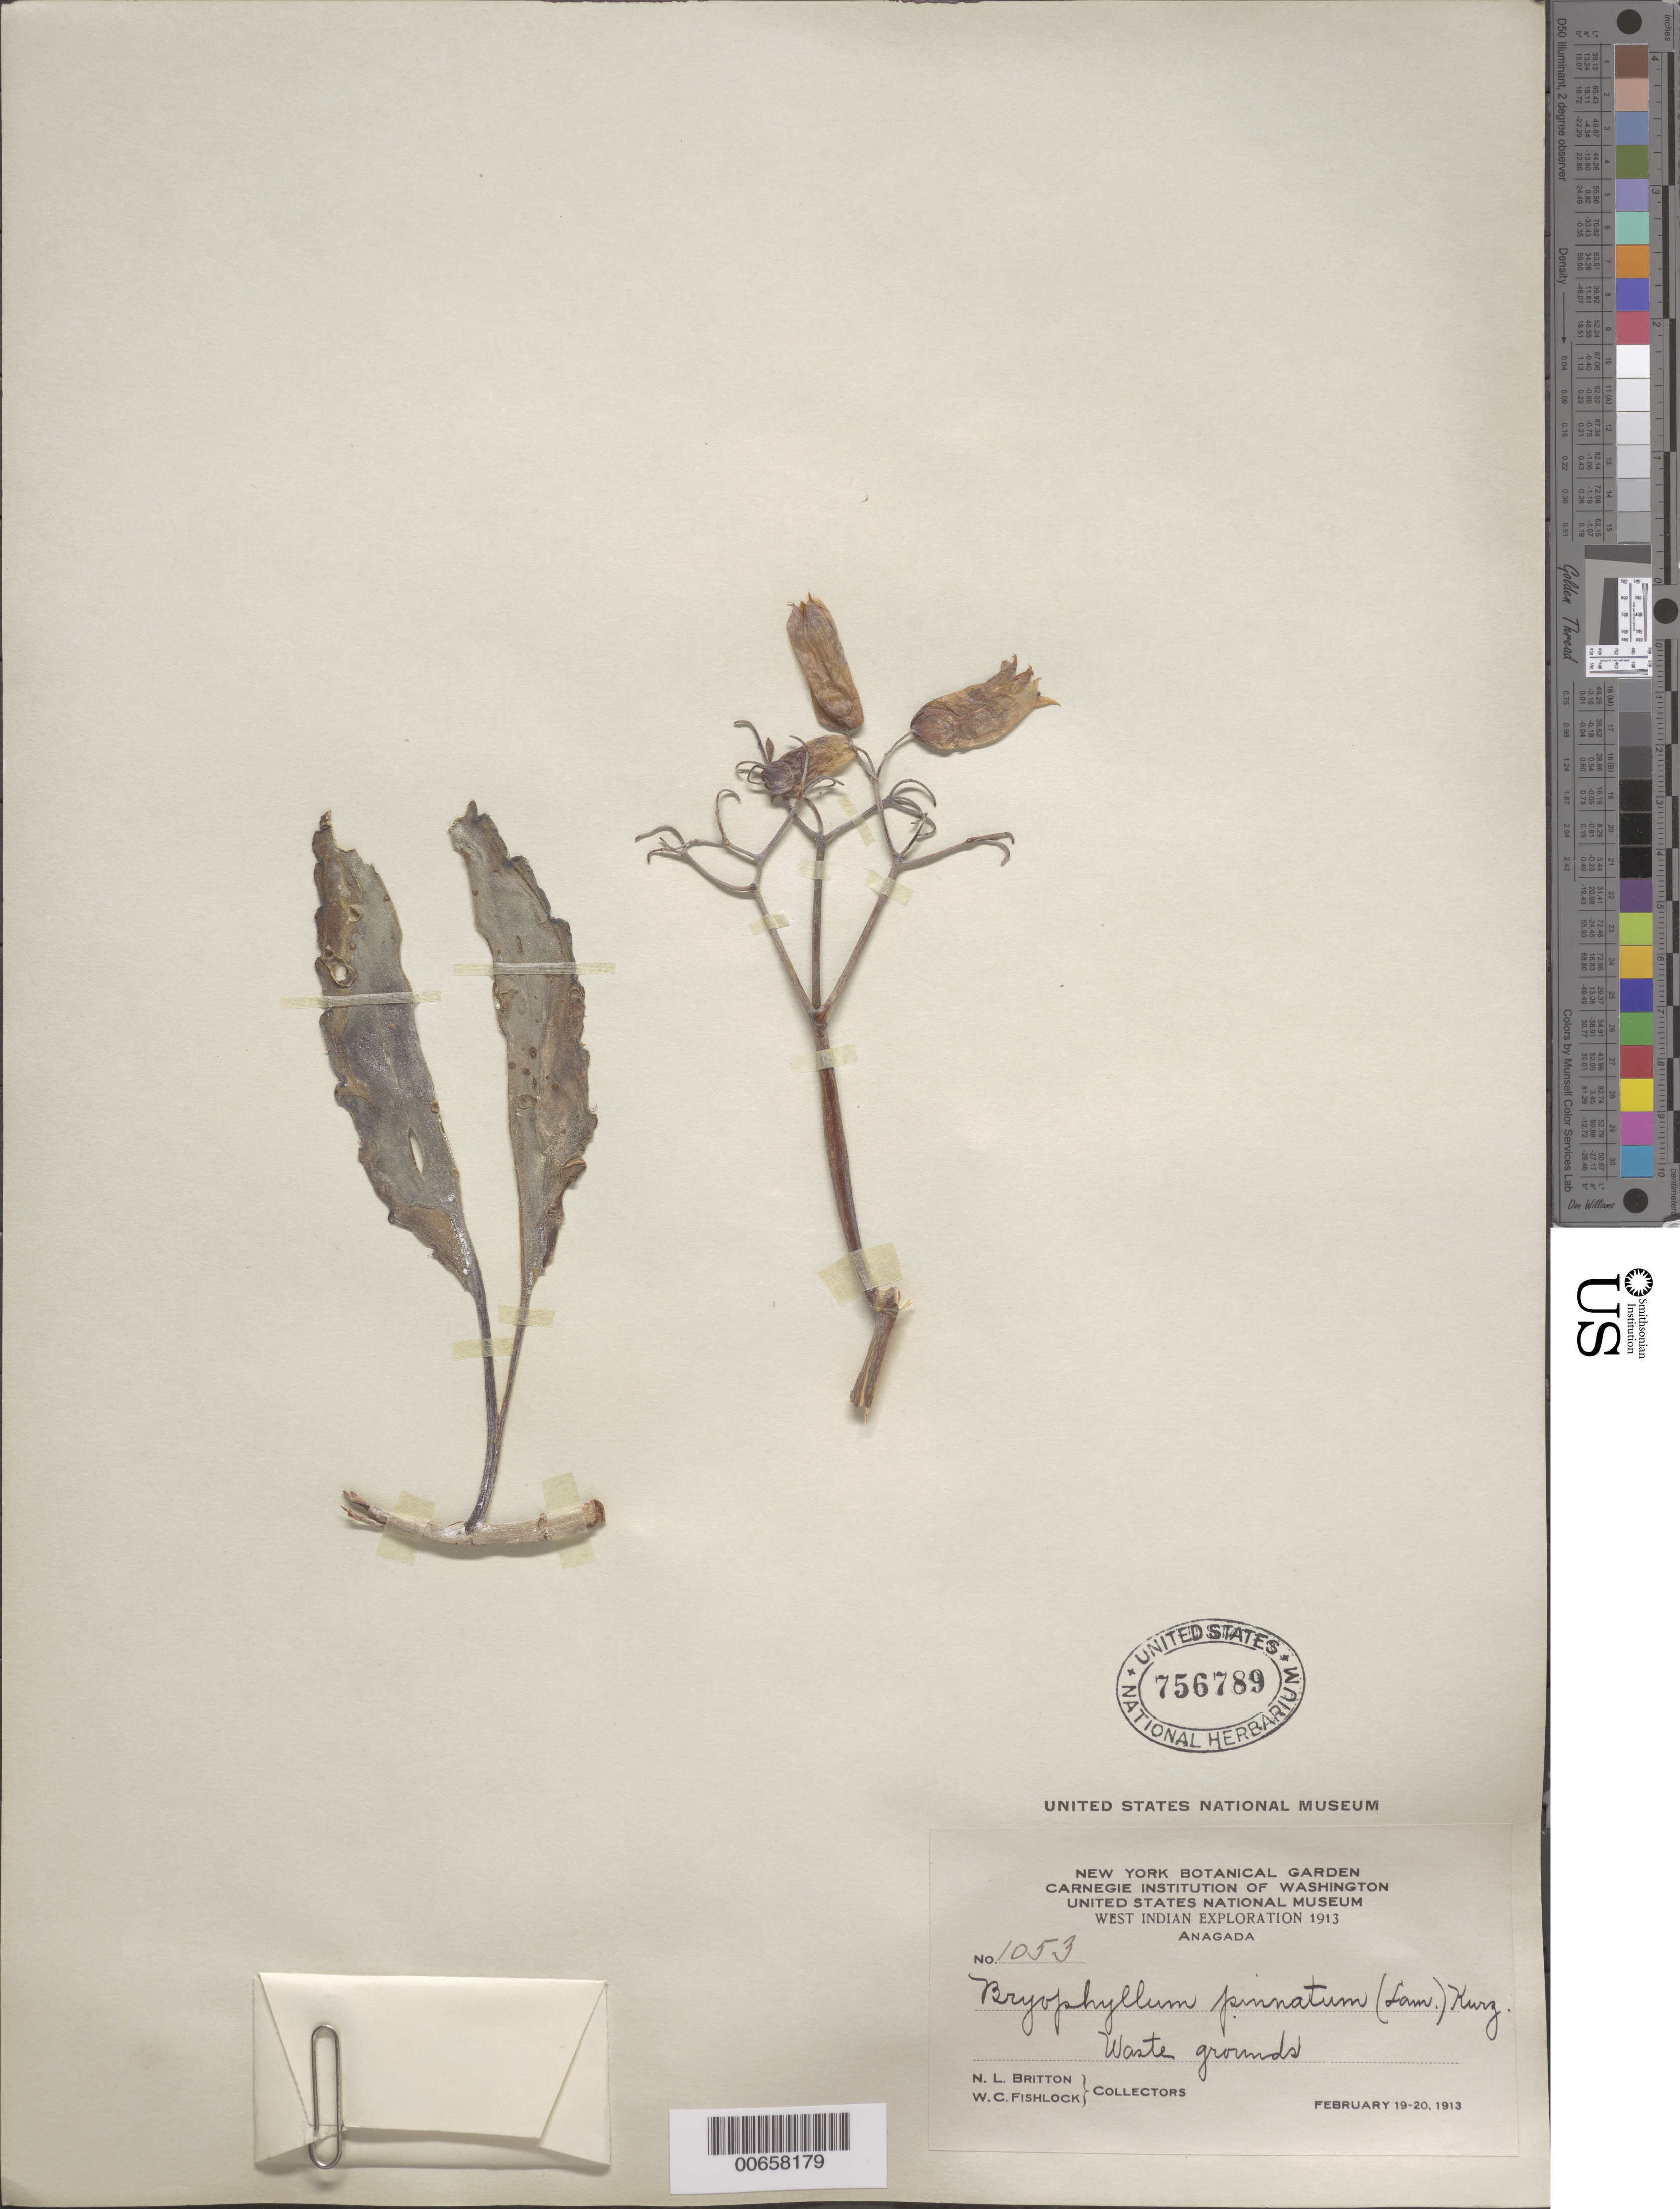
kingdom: Plantae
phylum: Tracheophyta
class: Magnoliopsida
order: Saxifragales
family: Crassulaceae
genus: Kalanchoe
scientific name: Kalanchoe pinnata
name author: (Lam.) Pers.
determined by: Strong, Mark T., (BOT), Smithsonian Institution - National Museum of Natural History (UNITED STATES)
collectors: N. Britton & W. Fishlock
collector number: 1053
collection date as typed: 19 Feb 1913 and 20 Feb 1913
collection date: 1913-02-19,1913-02-20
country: British Virgin Islands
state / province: Anegada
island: Anegada Island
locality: Waste grounds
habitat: Waste grounds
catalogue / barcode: US 756789